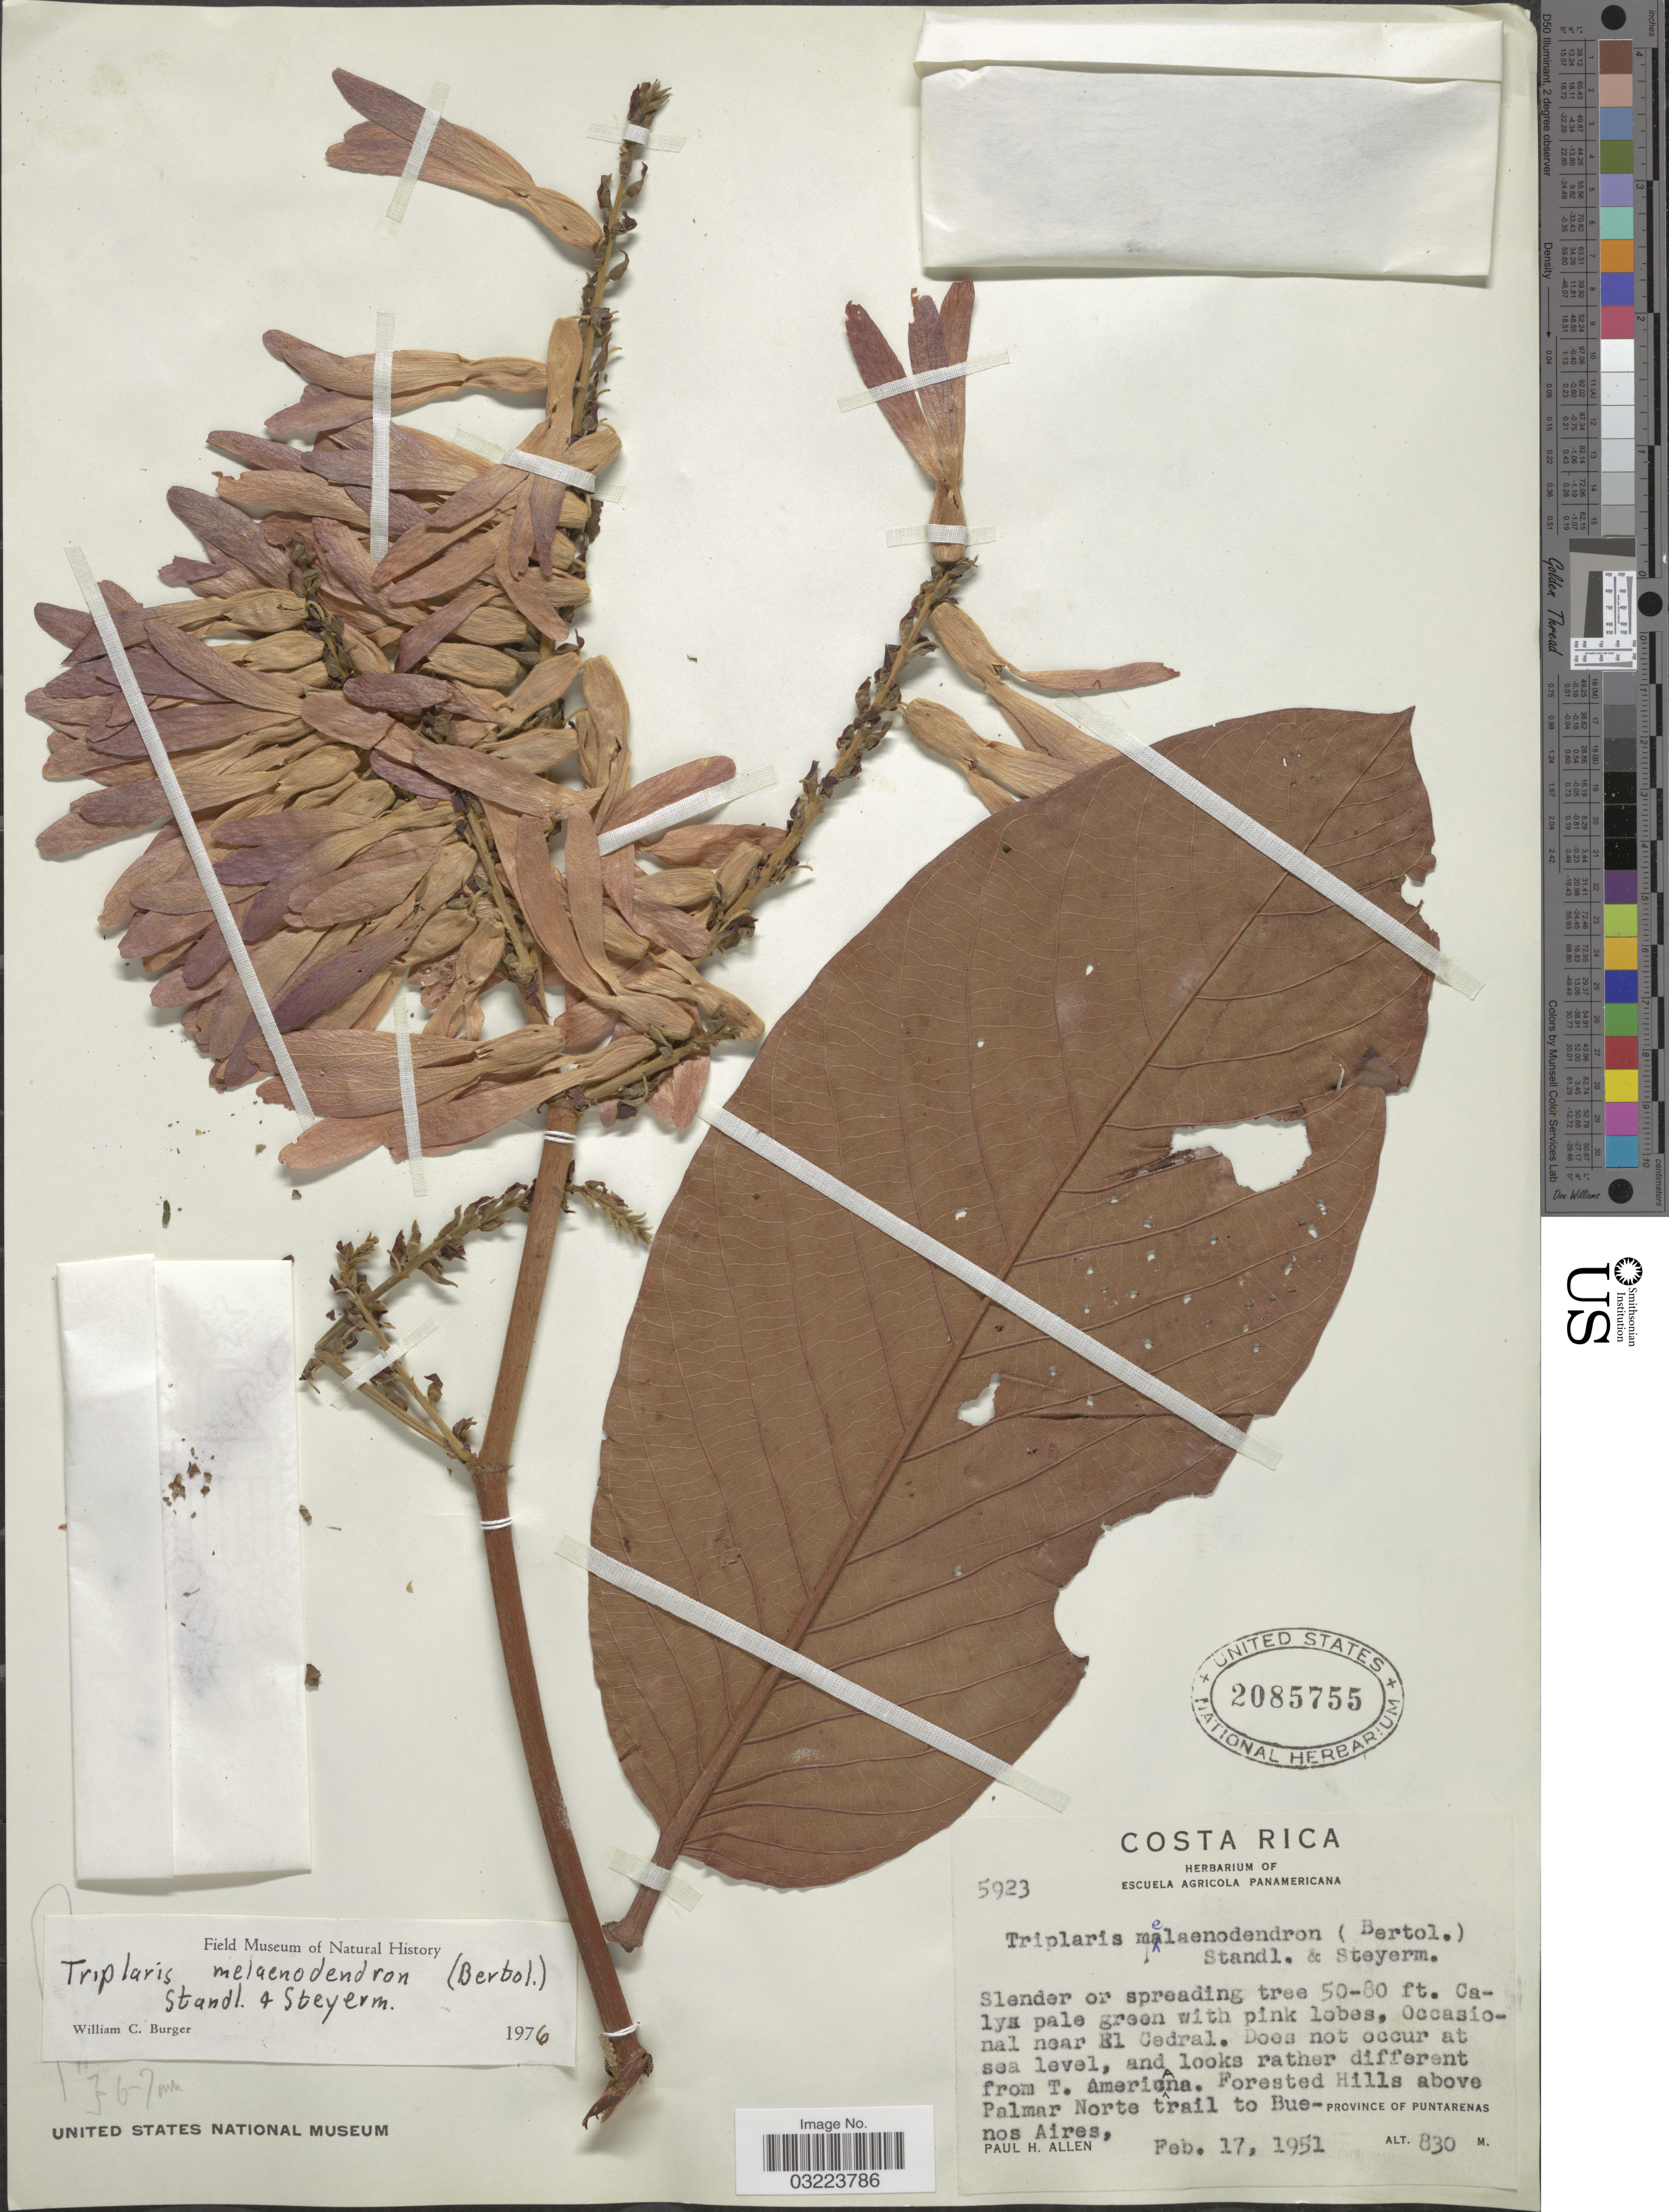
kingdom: Plantae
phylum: Tracheophyta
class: Magnoliopsida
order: Caryophyllales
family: Polygonaceae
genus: Triplaris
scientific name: Triplaris melaenodendron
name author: (Bertol.) Standl. & Steyerm.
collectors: P. H. Allen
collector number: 5923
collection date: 1951-02-17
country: Costa Rica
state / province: Puntarenas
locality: Forested Hills above Palmar Norte trail to Buenos Aires..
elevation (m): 830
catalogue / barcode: US 2085755